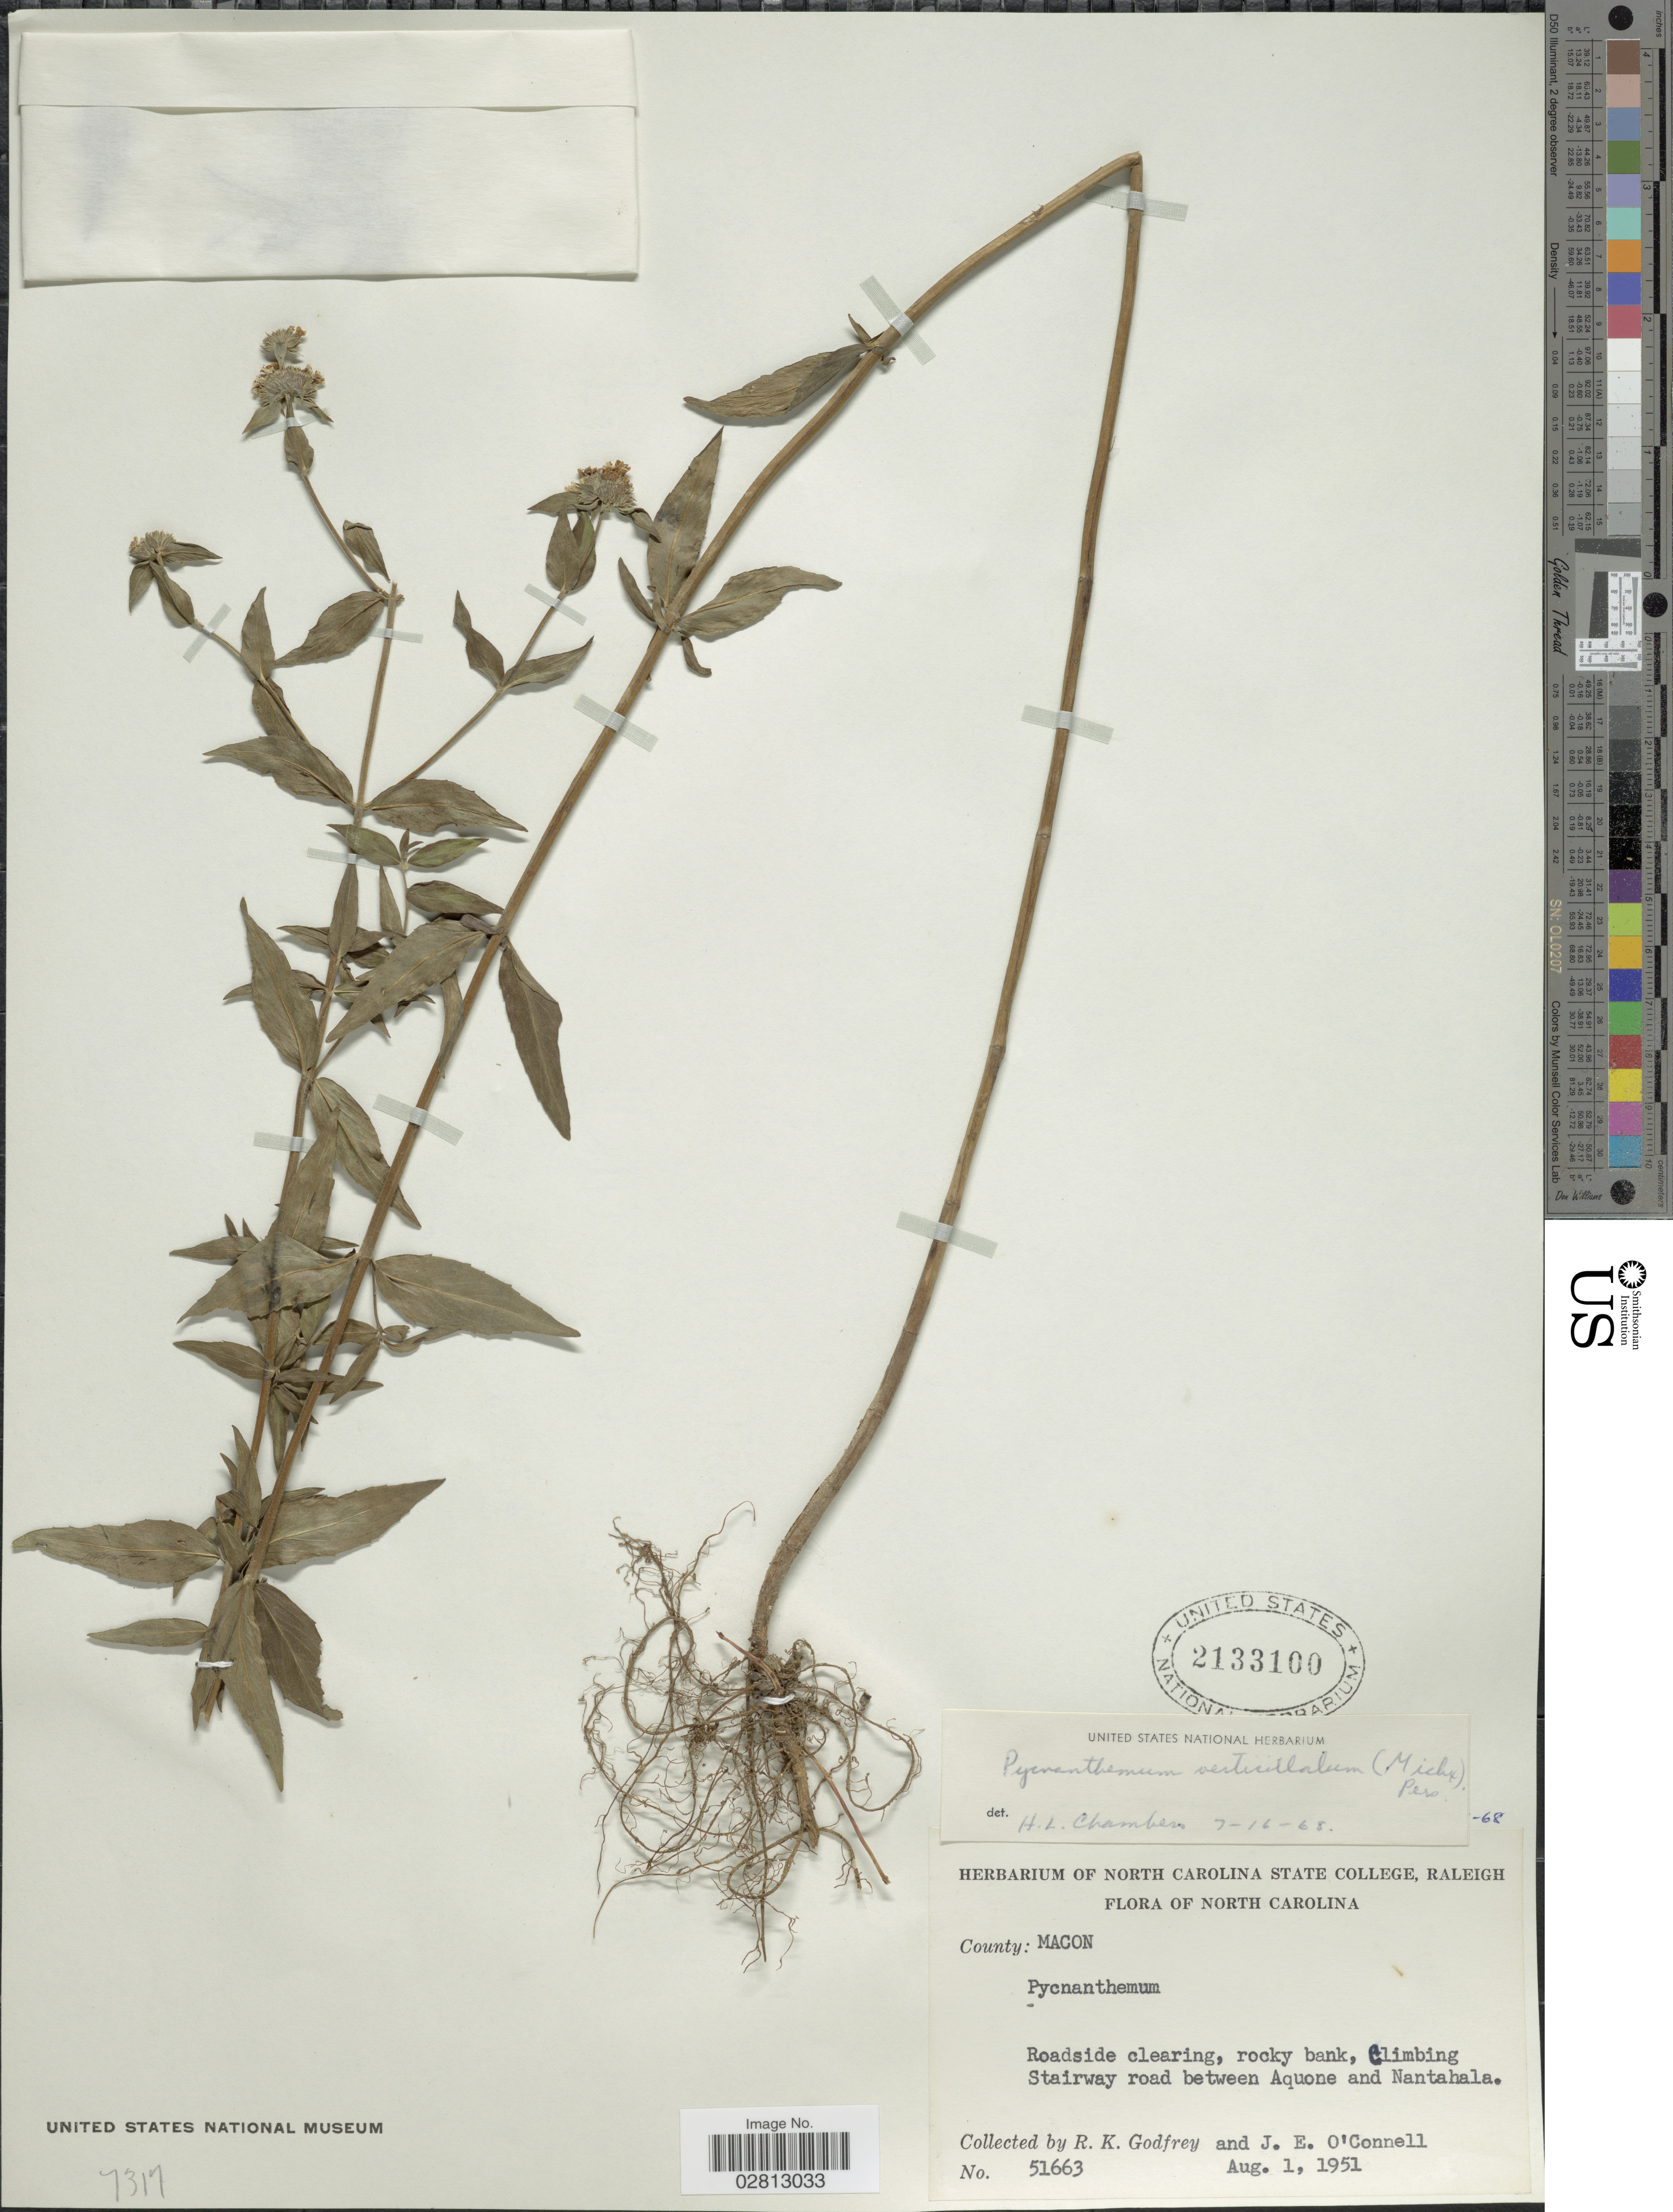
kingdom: Plantae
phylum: Tracheophyta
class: Magnoliopsida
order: Lamiales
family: Lamiaceae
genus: Pycnanthemum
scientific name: Pycnanthemum verticillatum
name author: (Michx.) Pers.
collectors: R. K. Godfrey & J. O'Connell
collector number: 51663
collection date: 1951-08-01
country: United States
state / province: North Carolina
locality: County: Macon. Roadside clearing, rocky bank, Climbing Stairway road between Aquone and Nantahala.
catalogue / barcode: US 2133100